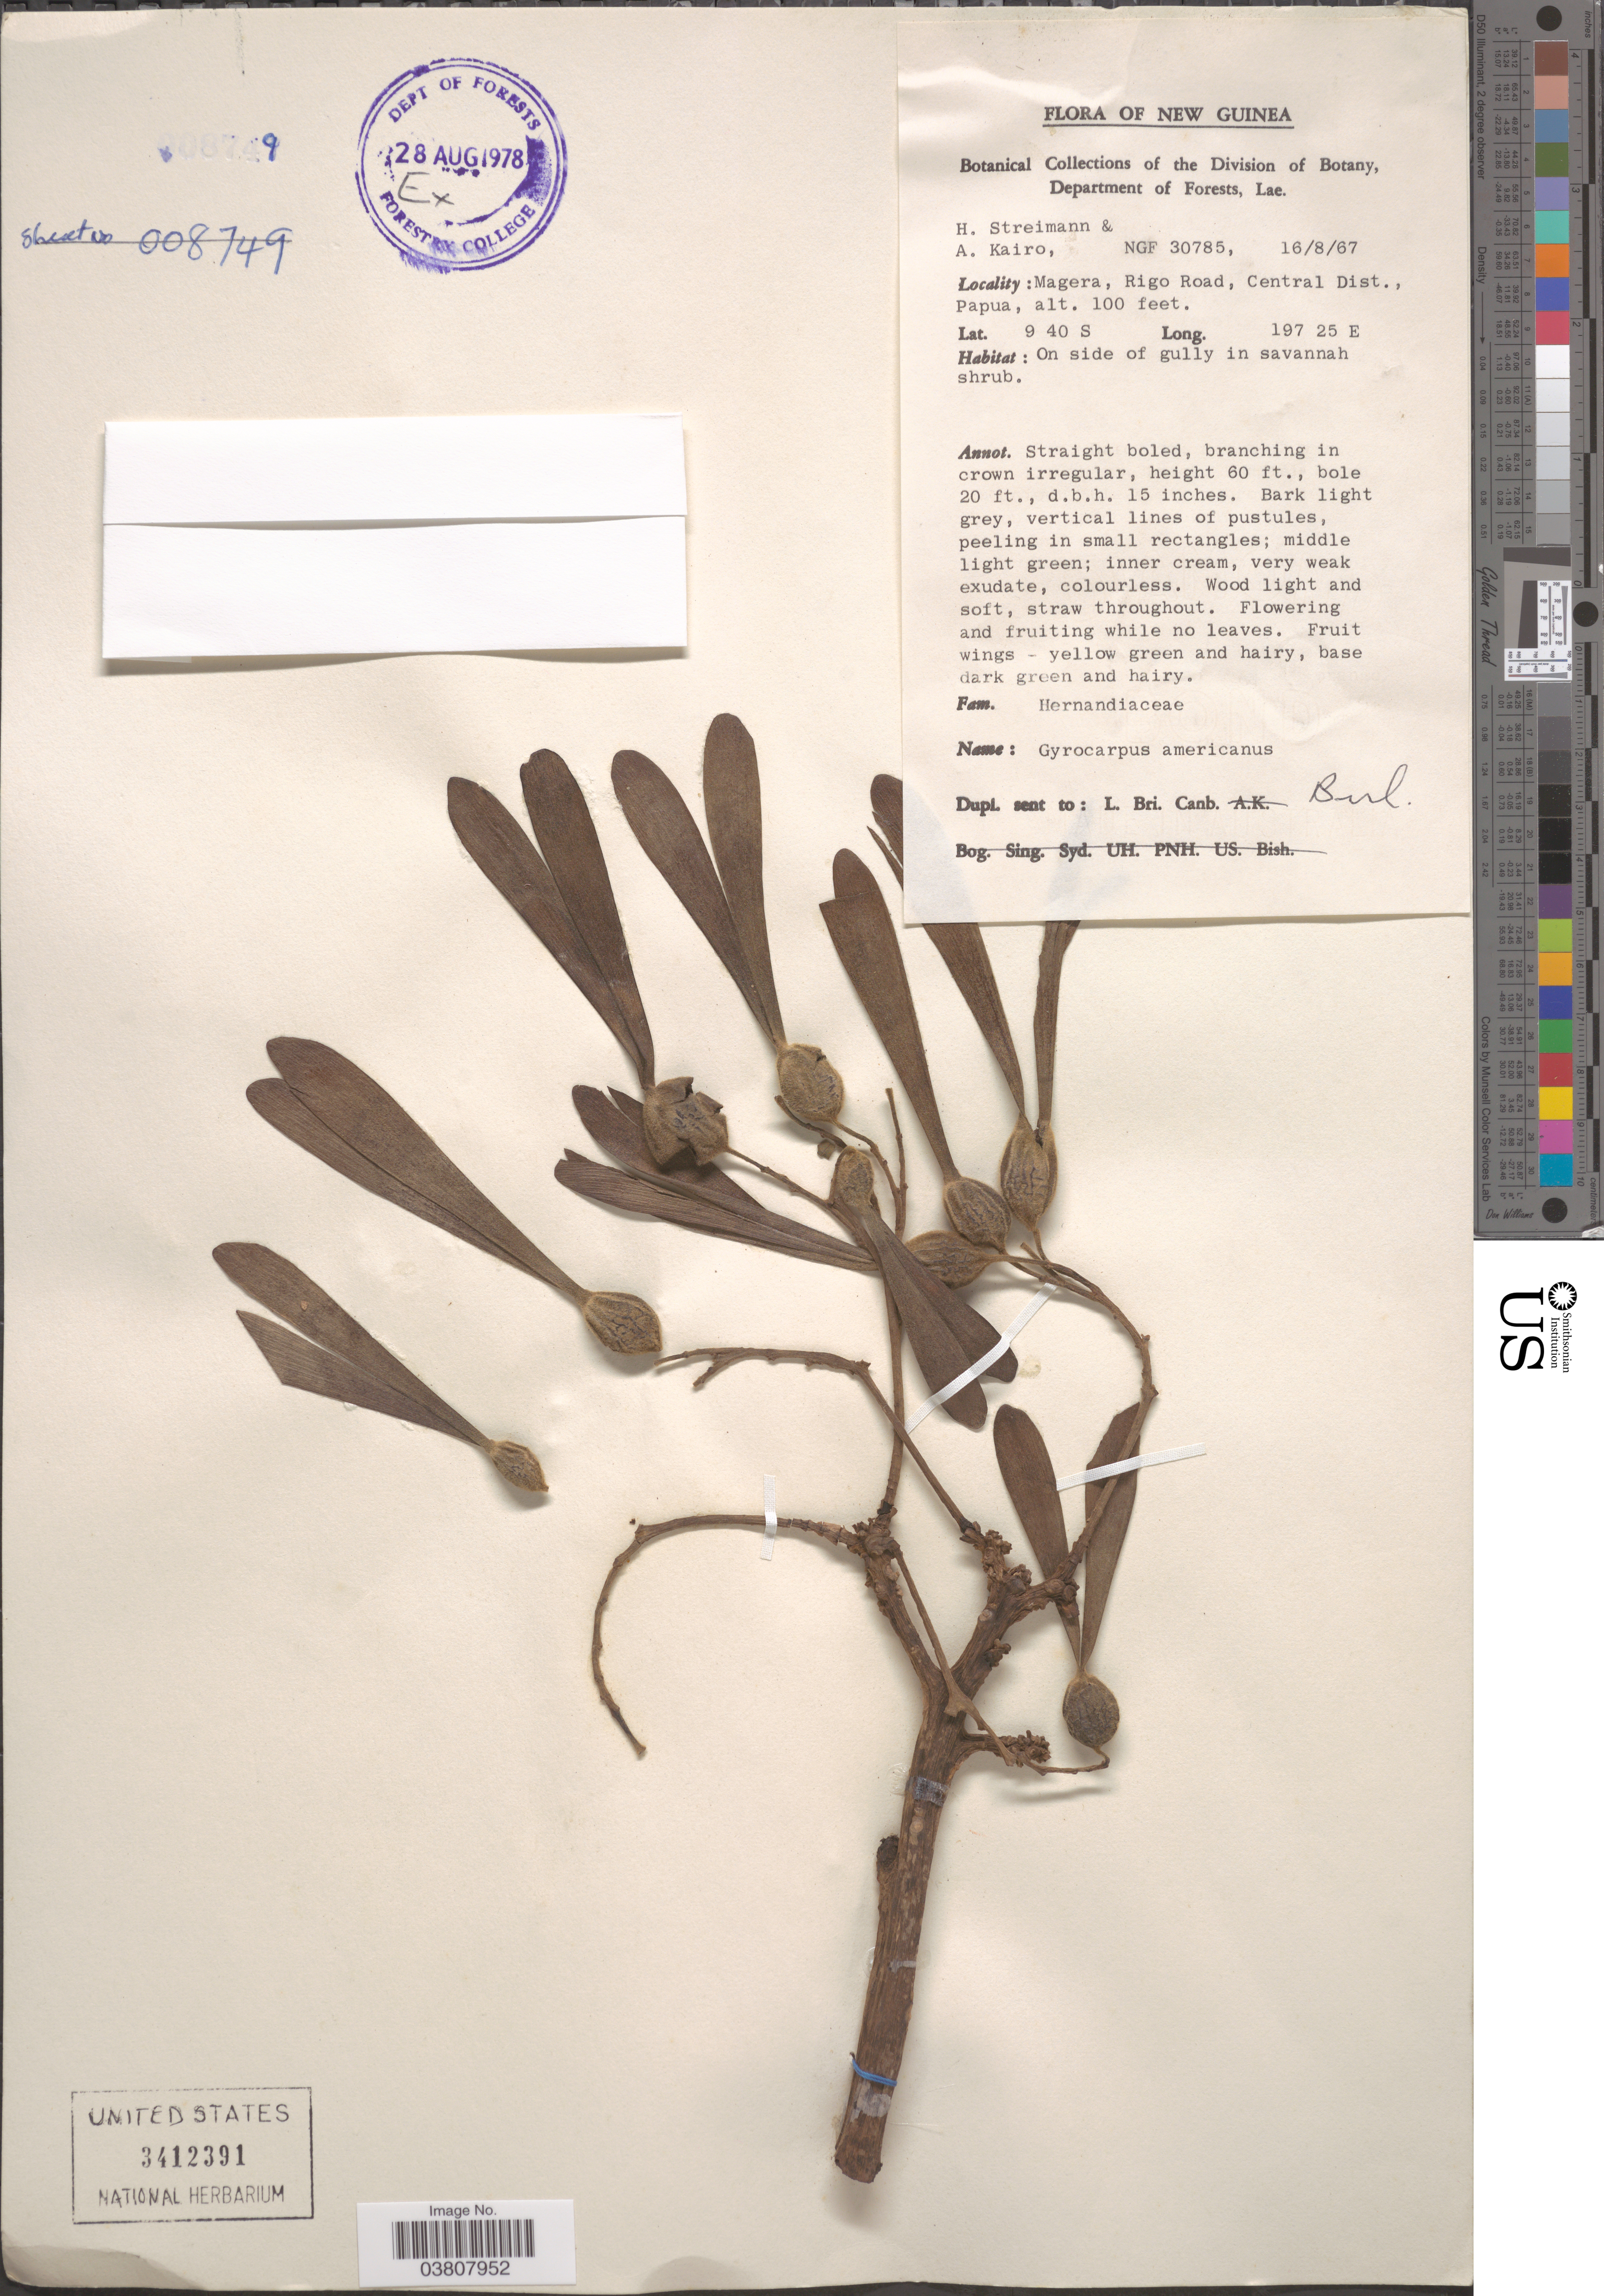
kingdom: Plantae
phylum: Tracheophyta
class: Magnoliopsida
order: Laurales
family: Hernandiaceae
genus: Gyrocarpus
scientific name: Gyrocarpus americanus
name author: Jacq.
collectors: H. Streimann & A. Kairo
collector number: NGF30785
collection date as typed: Transcribed d/m/y: 16/8/67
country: Papua New Guinea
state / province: Central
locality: New Guinea. Magera, Rigo Road, Central Dist. Papua.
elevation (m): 30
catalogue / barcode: US 3412391